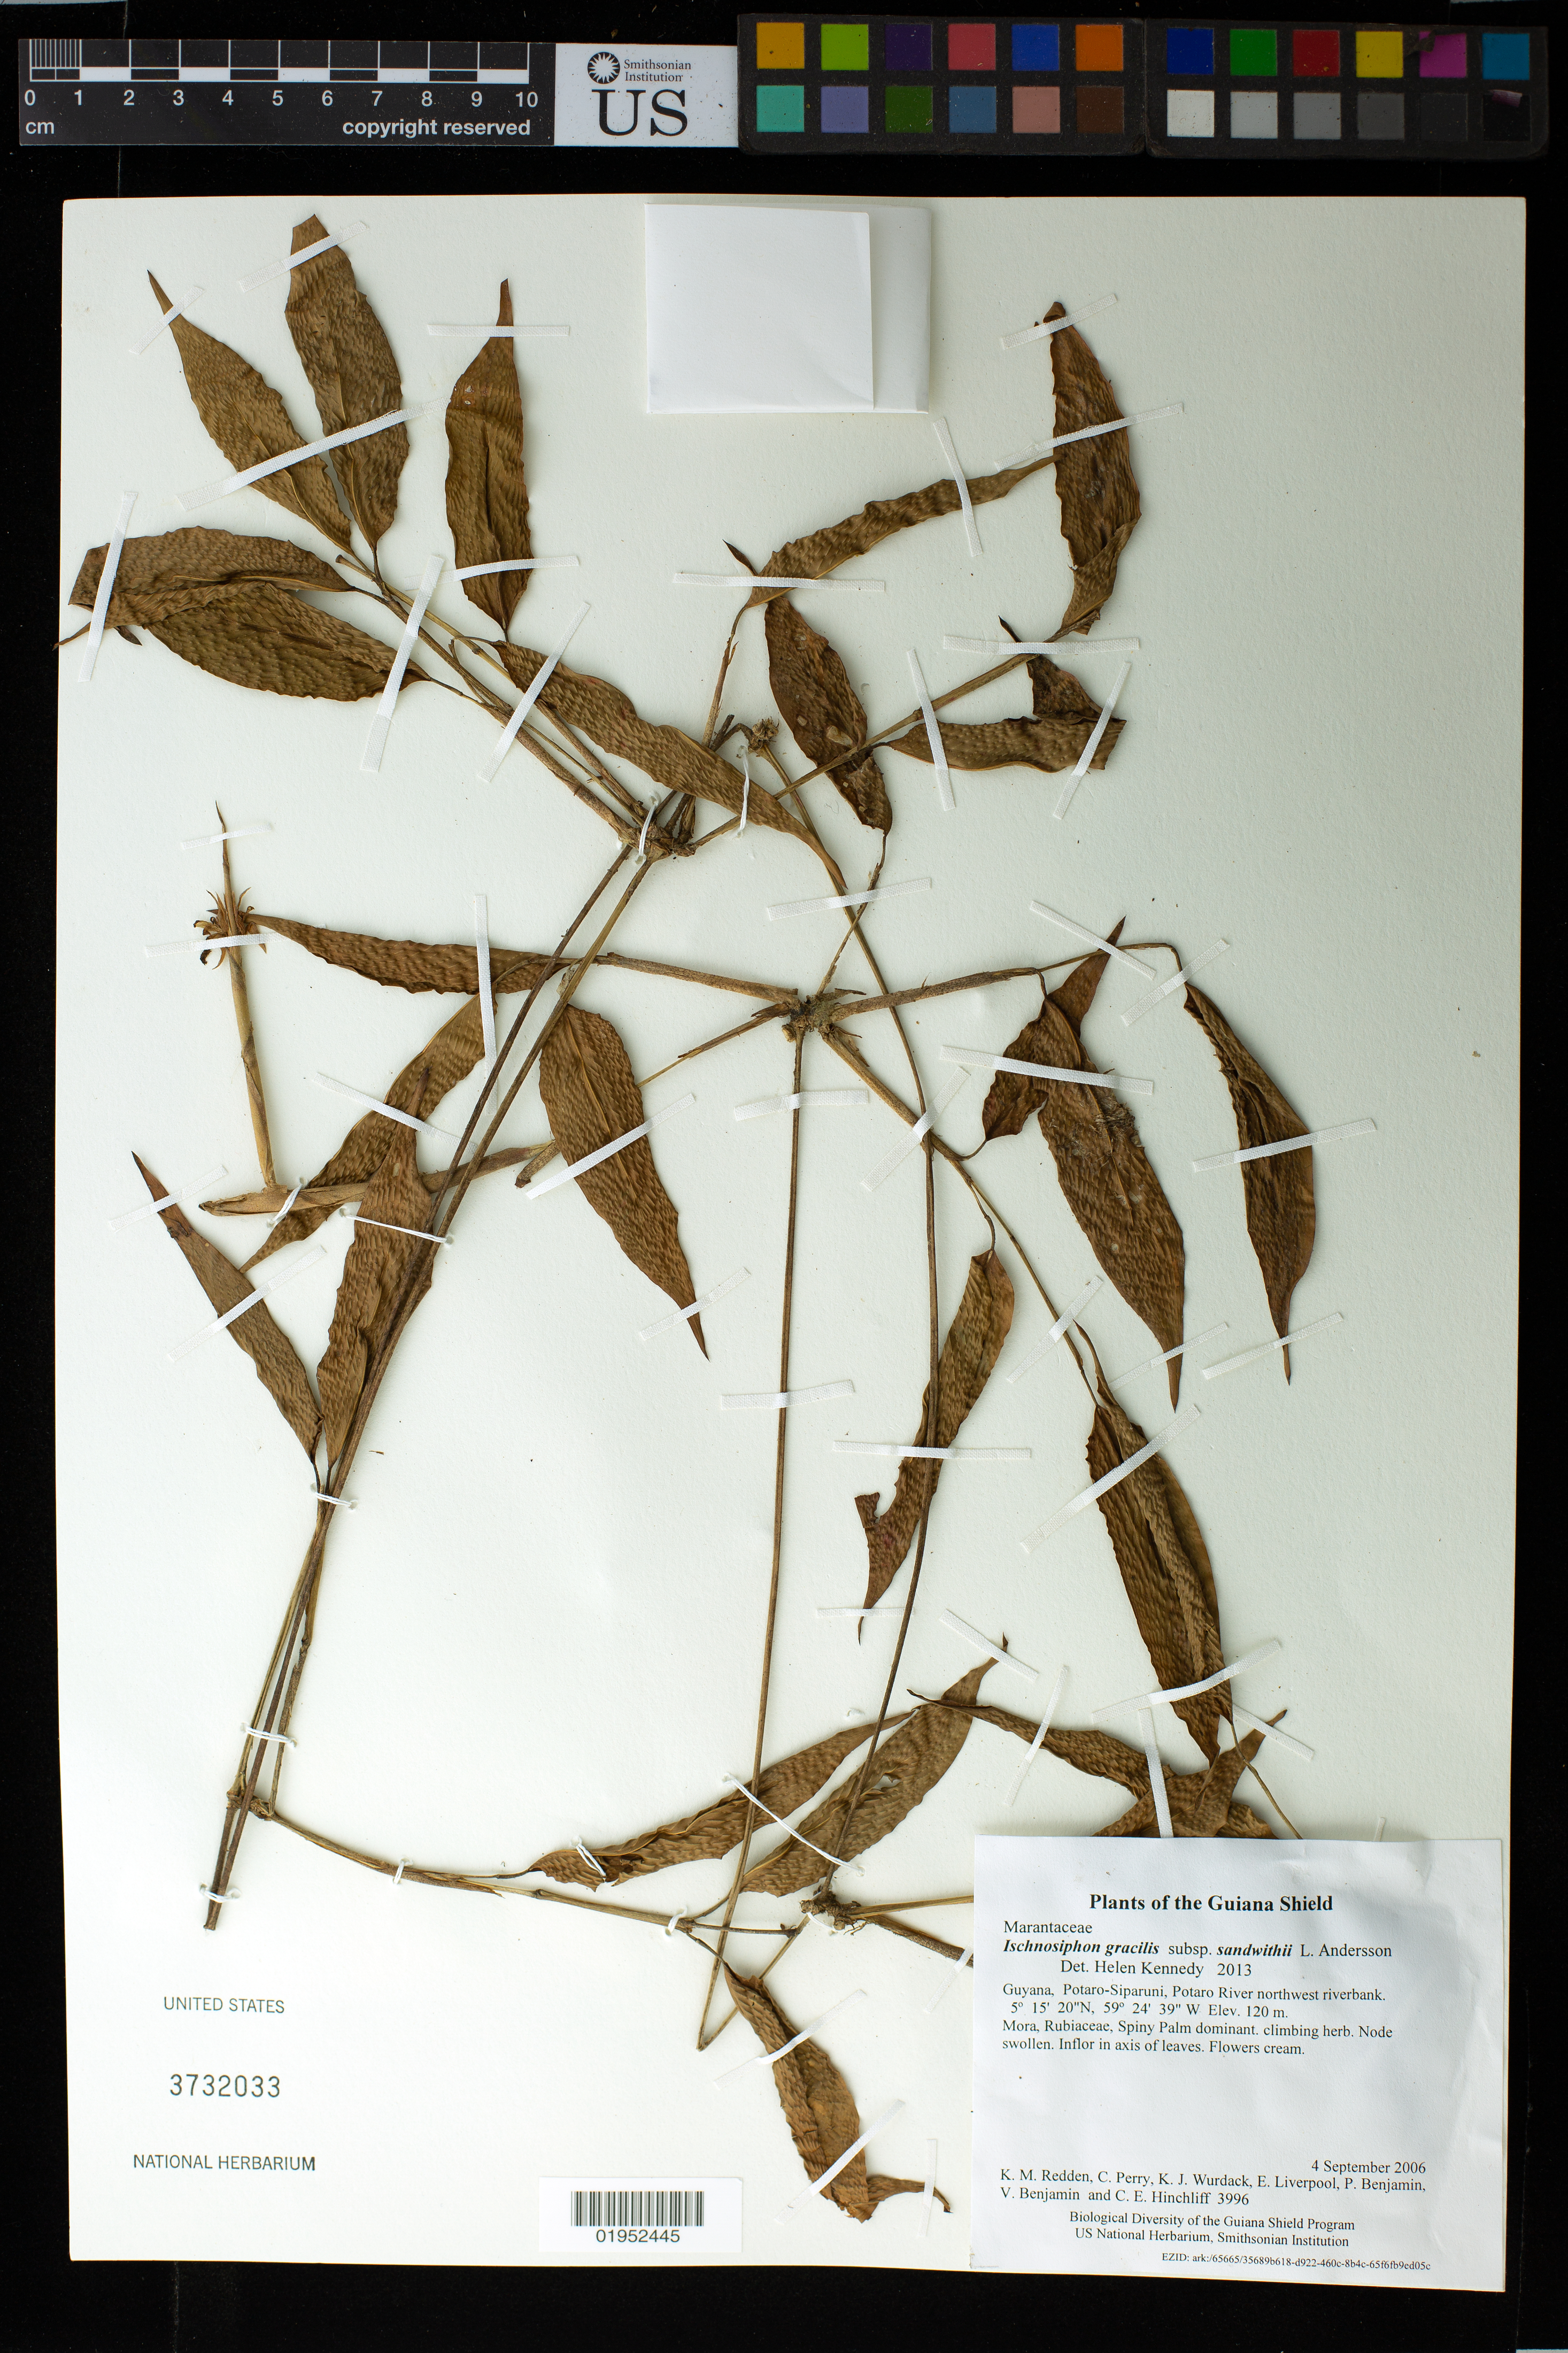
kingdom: Plantae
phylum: Tracheophyta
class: Liliopsida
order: Zingiberales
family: Marantaceae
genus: Ischnosiphon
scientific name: Ischnosiphon gracilis subsp. sandwithii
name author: L. Andersson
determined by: Kennedy, Helen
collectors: K. M. Redden, C. Perry, K. Wurdack, E. Liverpool, P. Benjamin, V. Benjamin & C. E. Hinchliff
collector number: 3996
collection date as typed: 4 September 2006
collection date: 2006-09-04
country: Guyana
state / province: Potaro-Siparuni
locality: Potaro River northwest riverbank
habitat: Mora, Rubiaceae, Spiny Palm dominant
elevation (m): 120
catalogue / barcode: US 3732033